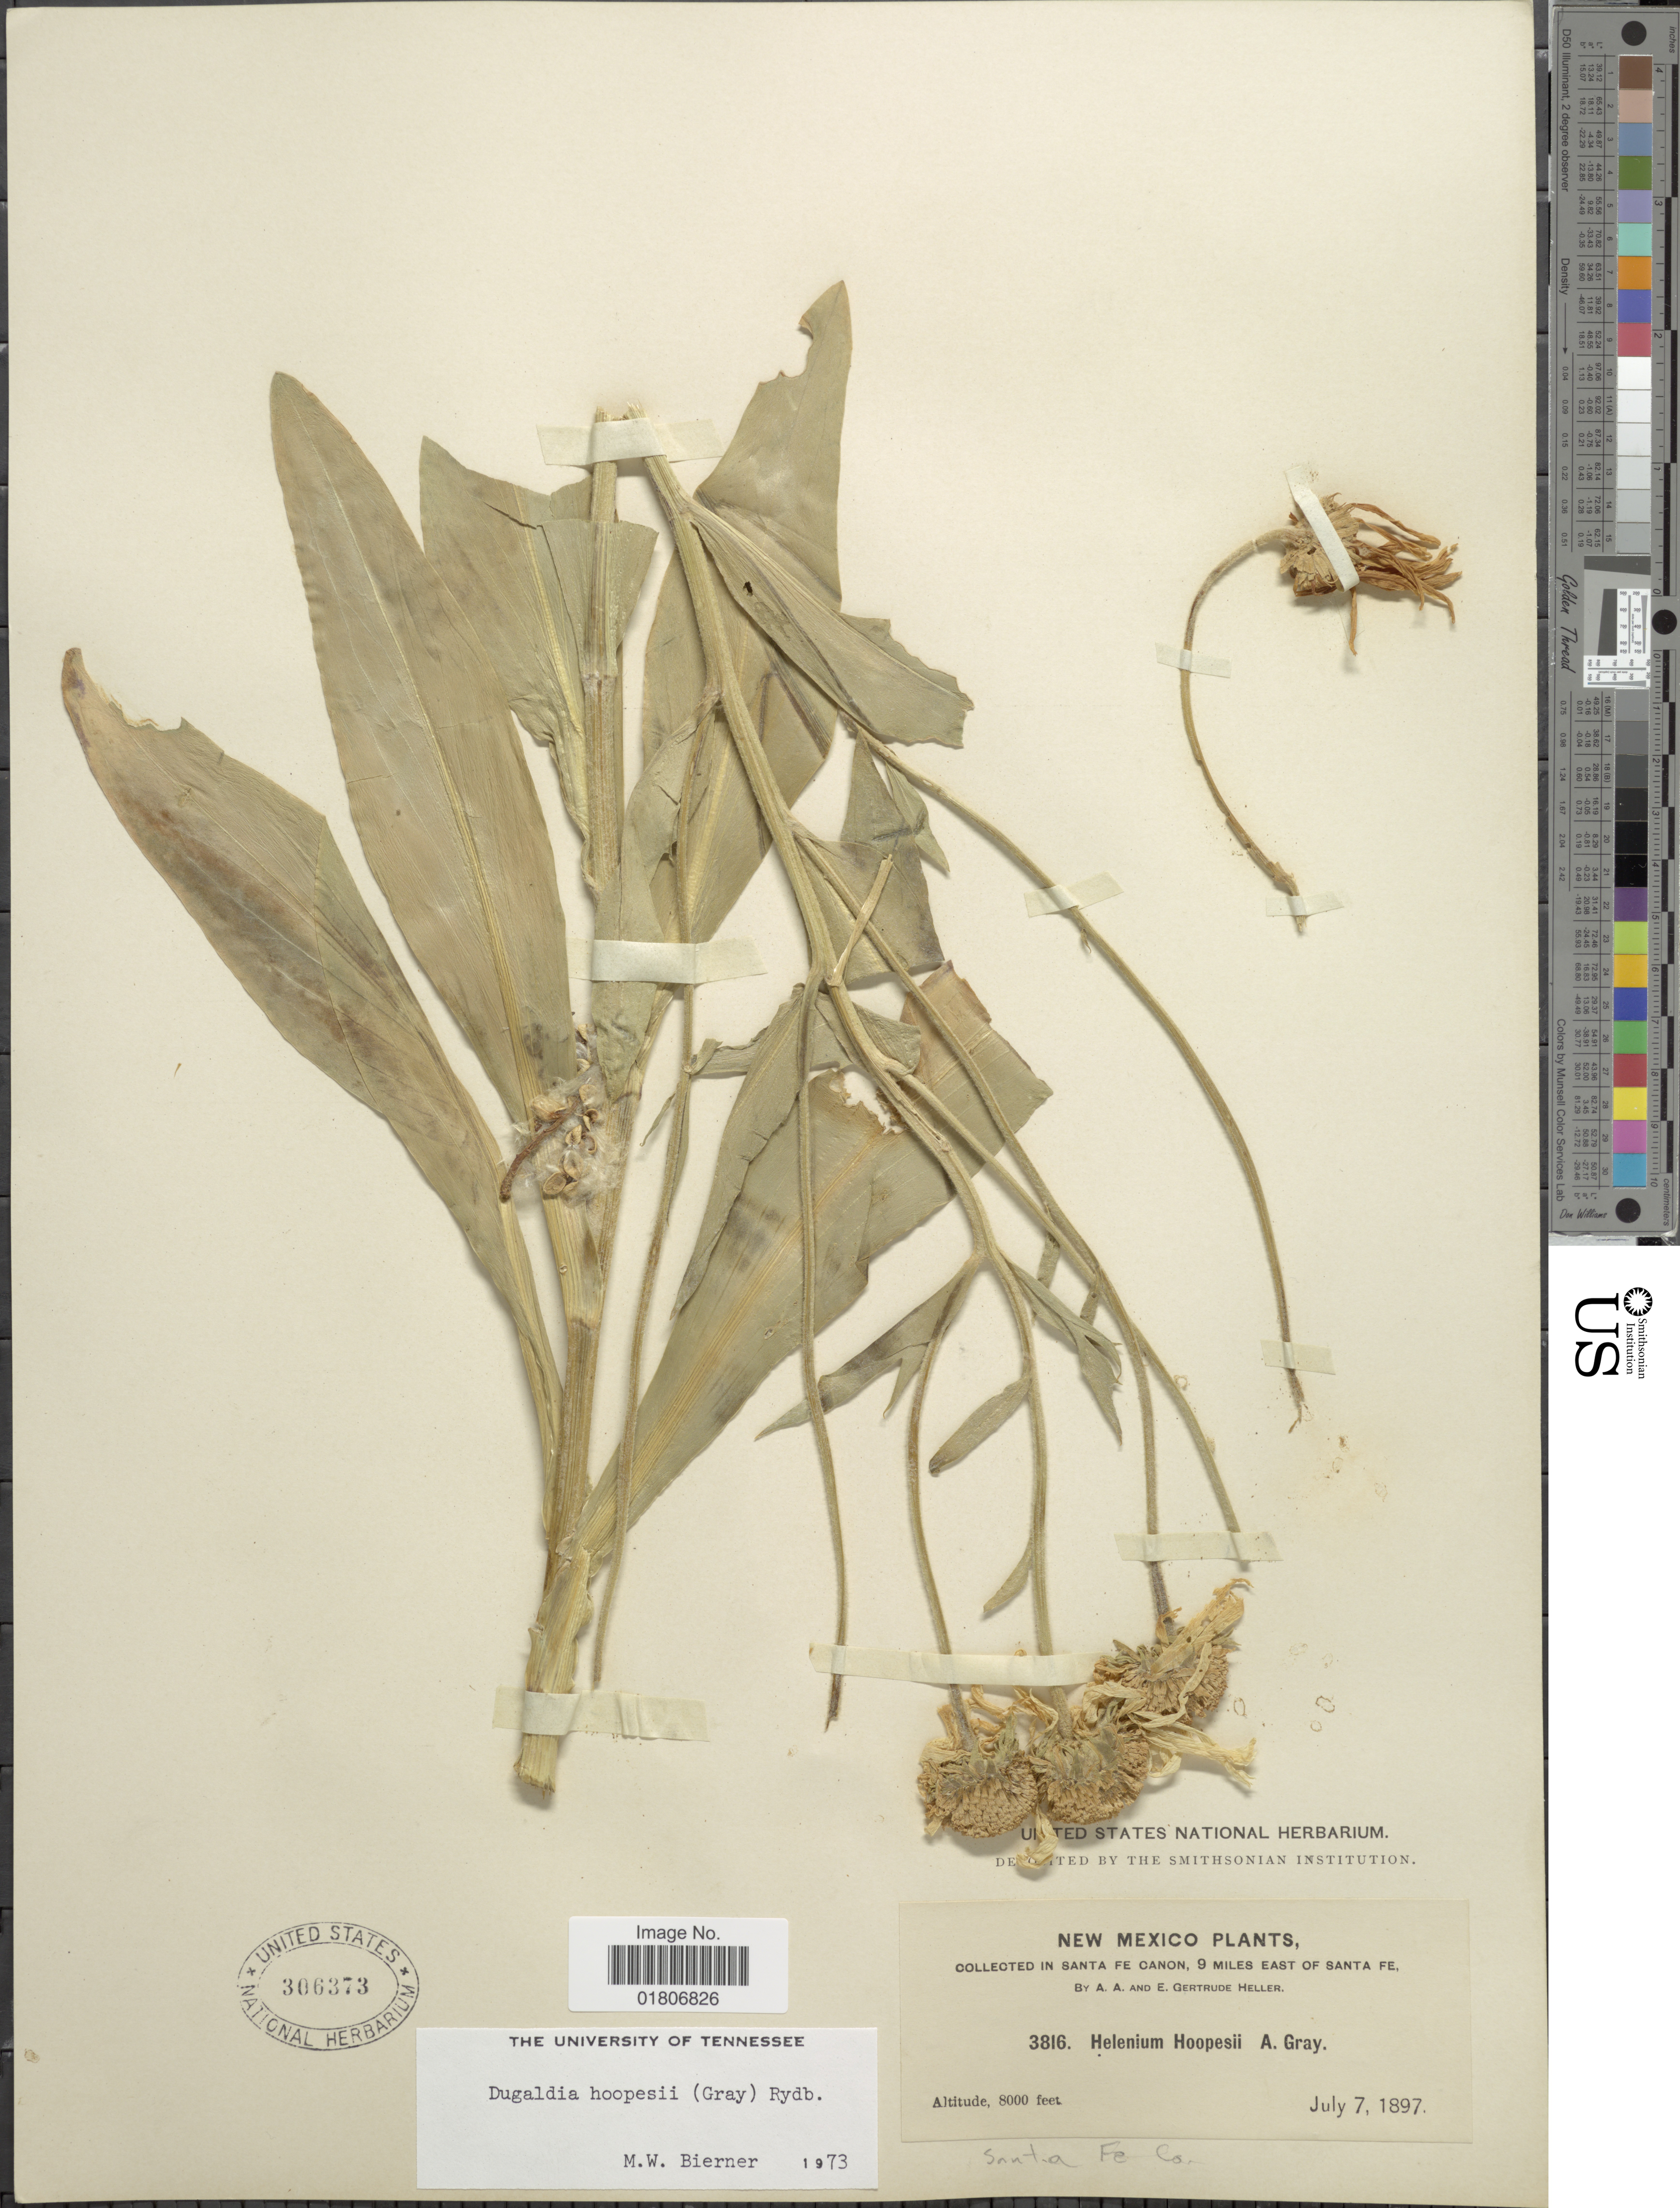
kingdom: Plantae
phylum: Tracheophyta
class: Magnoliopsida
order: Asterales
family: Asteraceae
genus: Dugaldia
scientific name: Dugaldia hoopesii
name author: (A. Gray) Rydb.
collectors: A. A. Heller & E. G. Heller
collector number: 3816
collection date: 1897-07-07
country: United States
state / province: New Mexico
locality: Santa Fe Canon, 9 miles east of Santa Fe. Santa Fe Co.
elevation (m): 2438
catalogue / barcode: US 306373